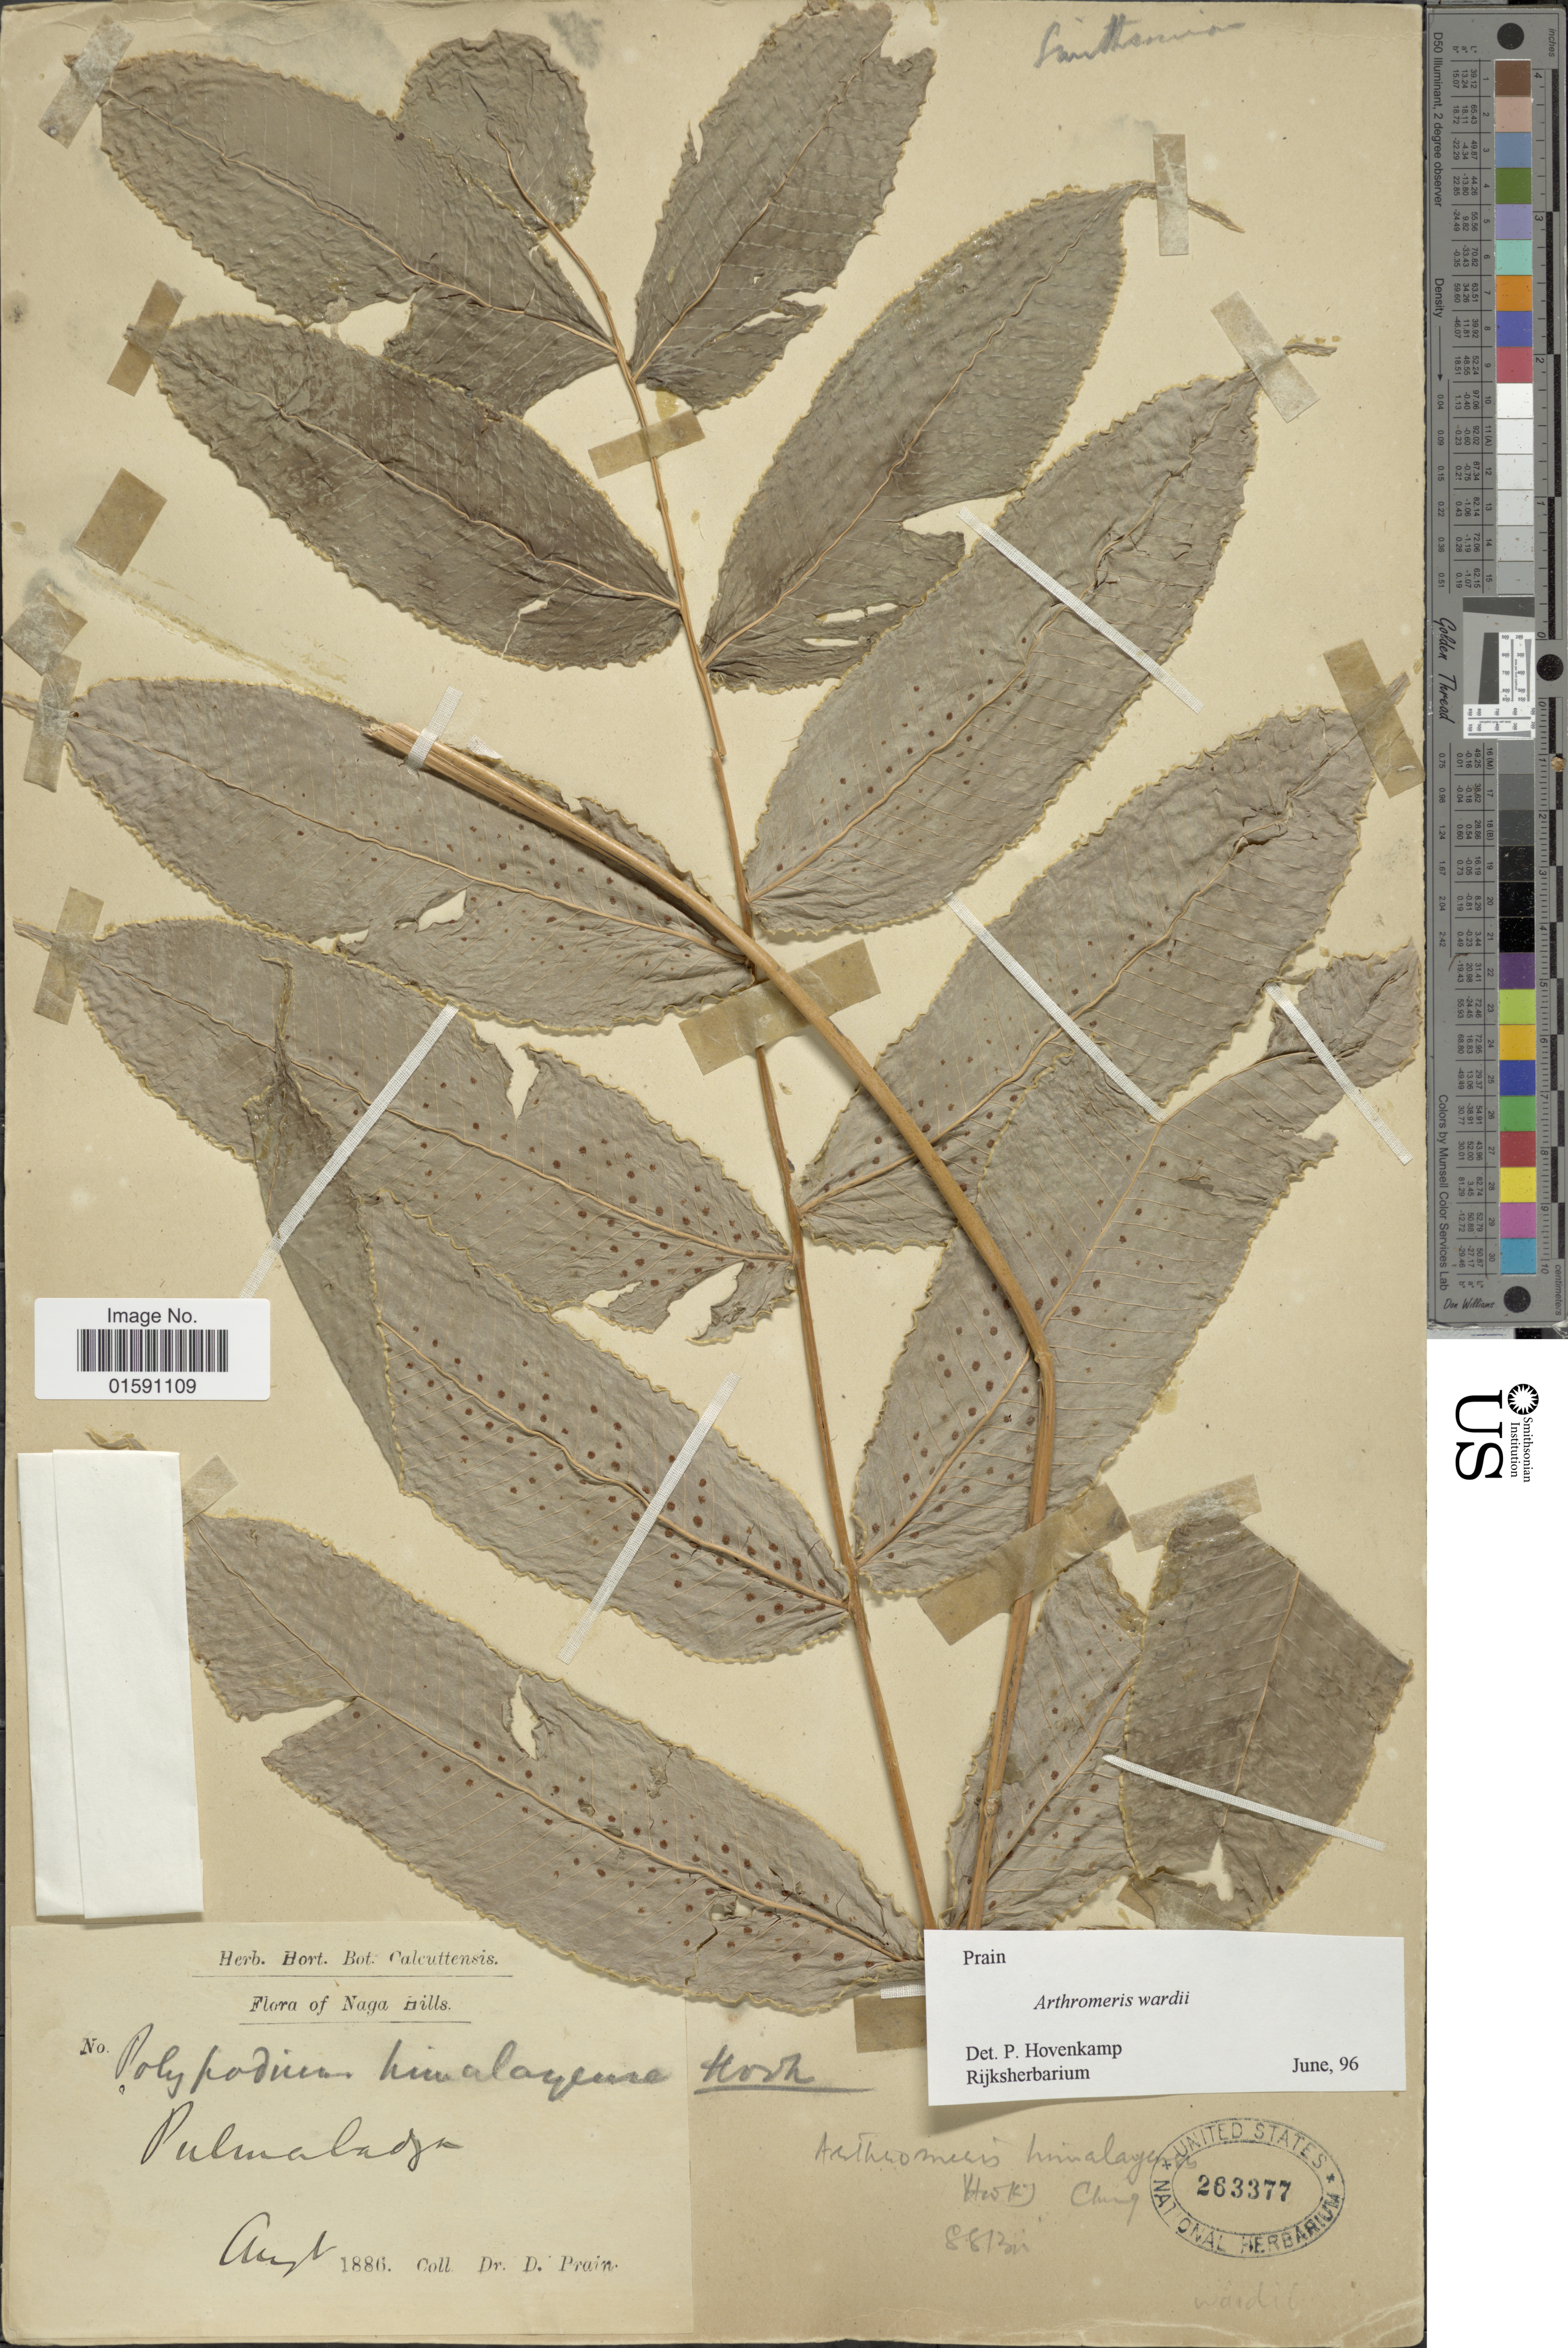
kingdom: Plantae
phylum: Tracheophyta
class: Polypodiopsida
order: Polypodiales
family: Polypodiaceae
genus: Arthromeris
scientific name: Arthromeris wardii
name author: (C.B. Clarke) Ching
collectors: D. Prain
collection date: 1886-08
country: India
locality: Naga Hills. Pulmalaga [interpreted]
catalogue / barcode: US 263377